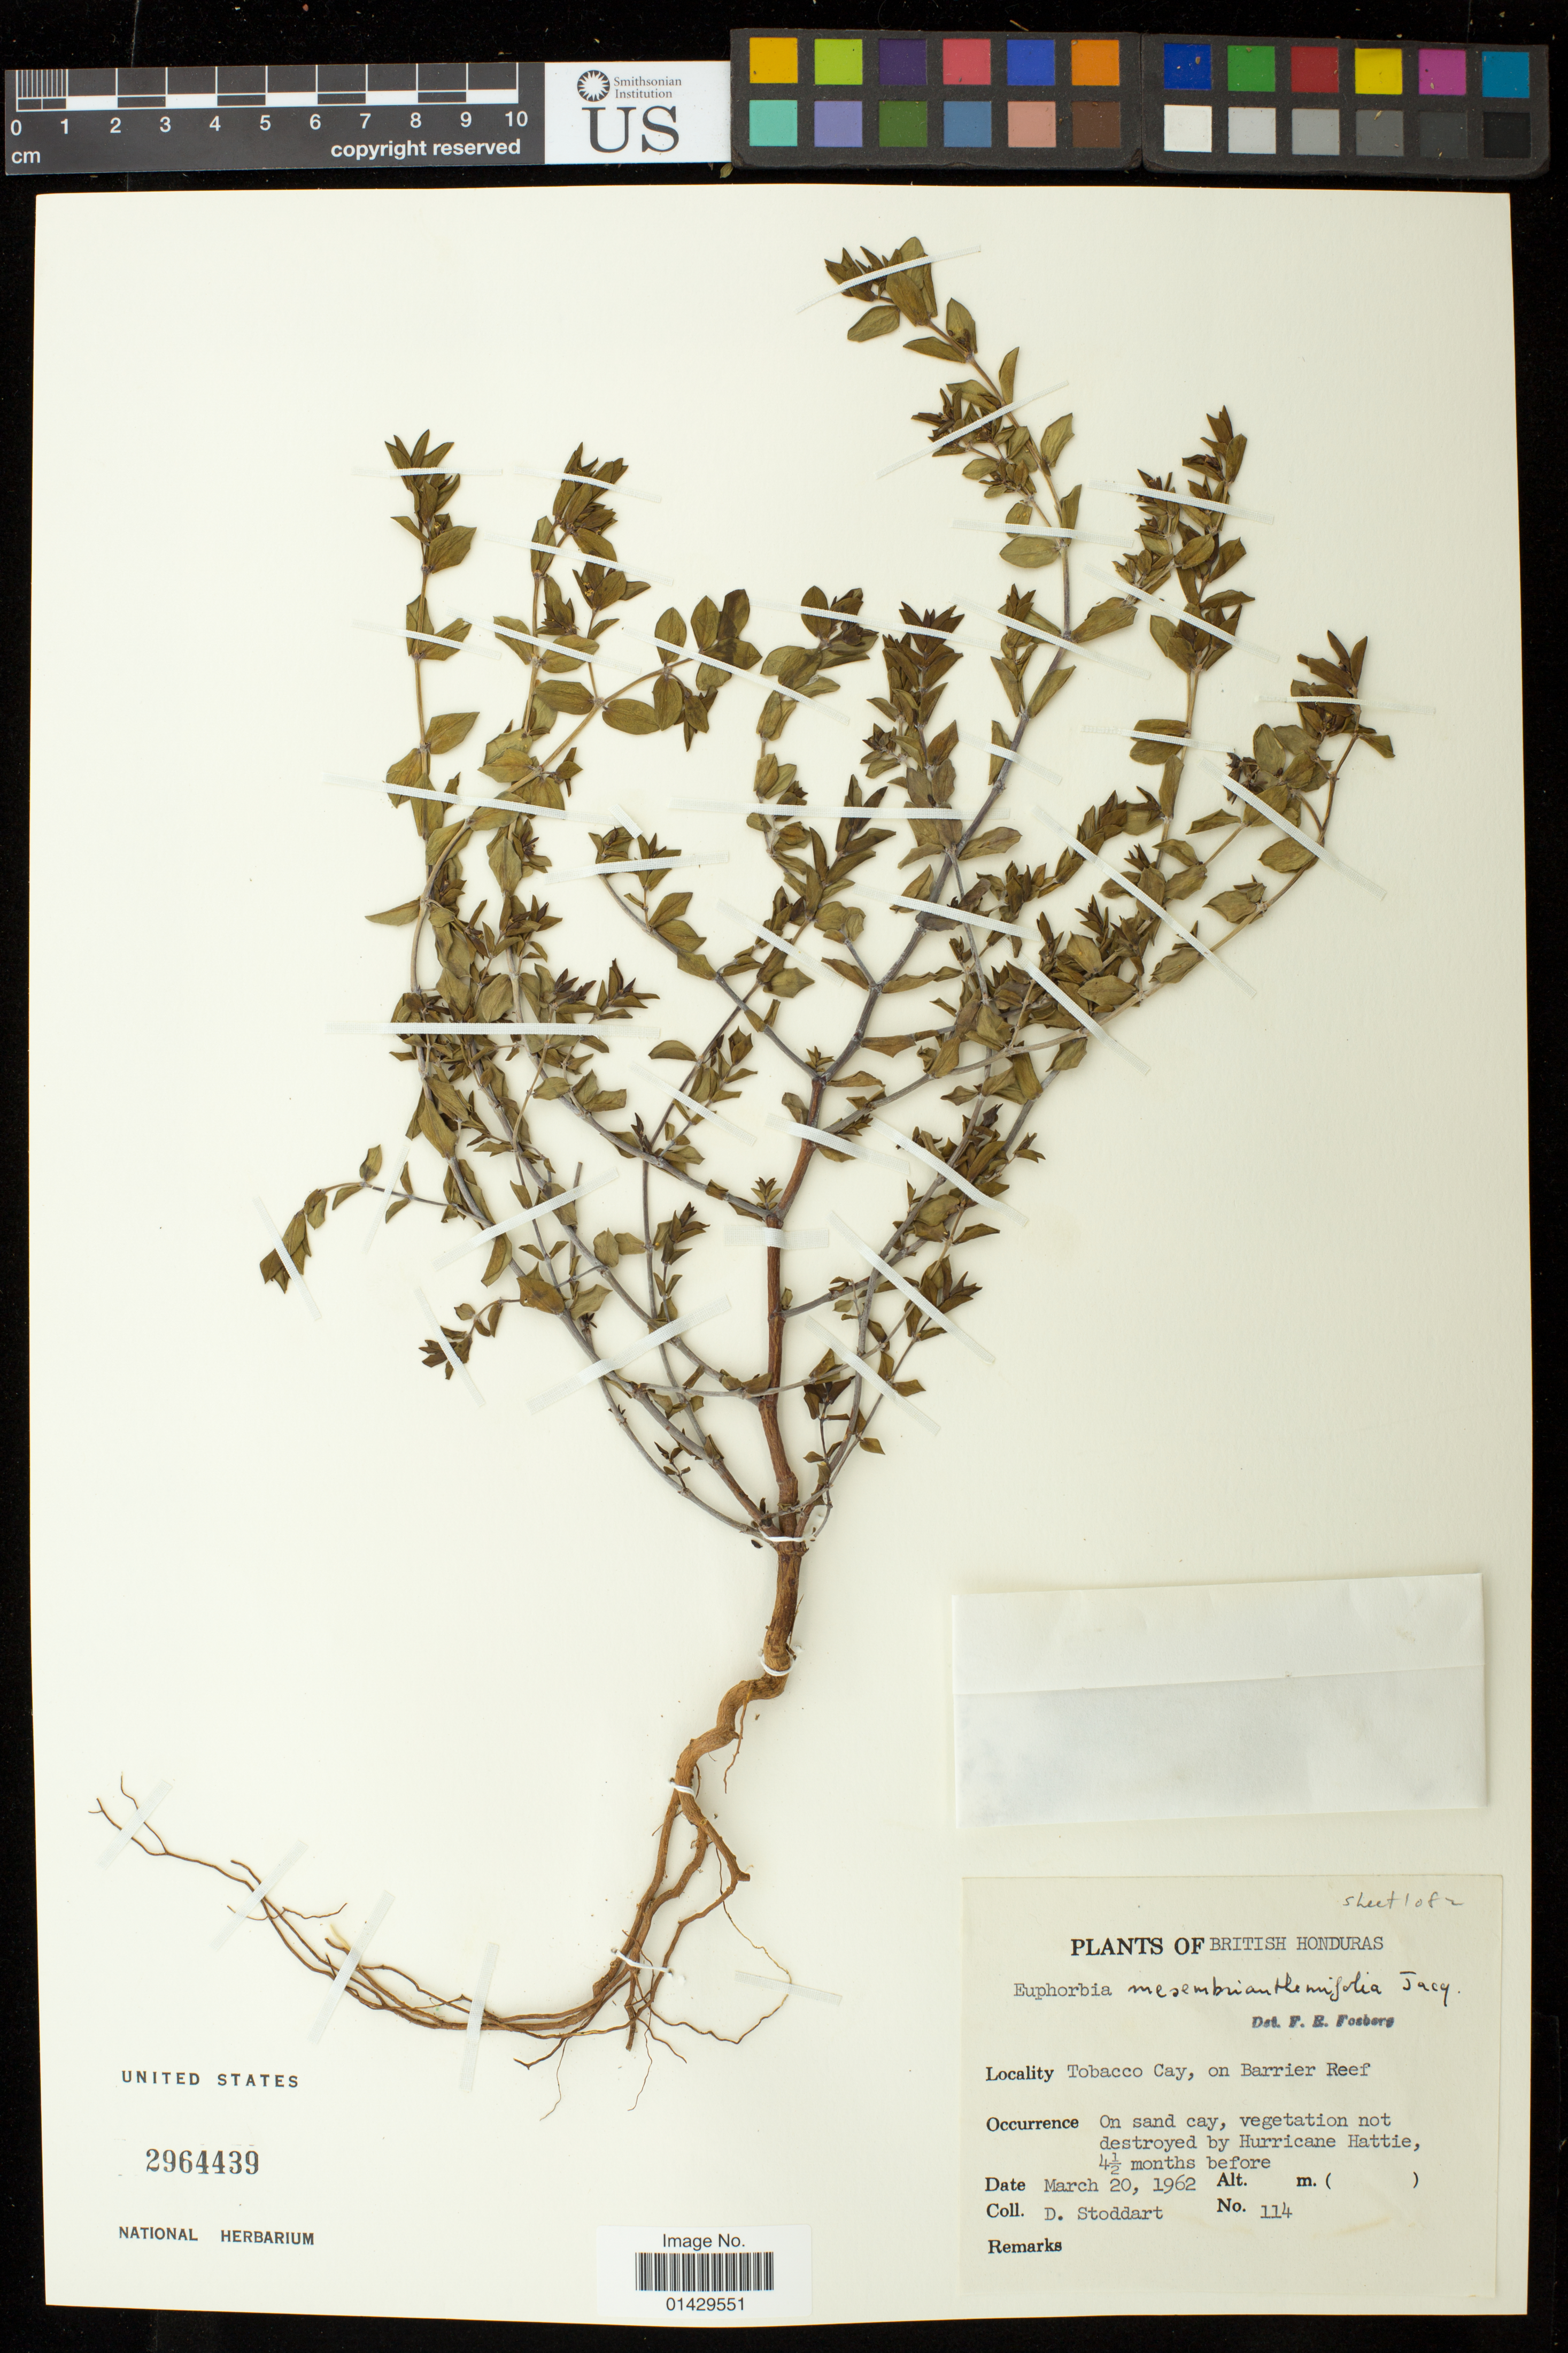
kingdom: Plantae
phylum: Tracheophyta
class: Magnoliopsida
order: Malpighiales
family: Euphorbiaceae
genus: Euphorbia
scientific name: Euphorbia mesembryanthemifolia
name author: Jacq.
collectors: D. Stoddart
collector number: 114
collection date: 1962-03-20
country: Belize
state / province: Stann Creek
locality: Tobacco Cay, on Barrier Reef.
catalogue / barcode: US 2964439